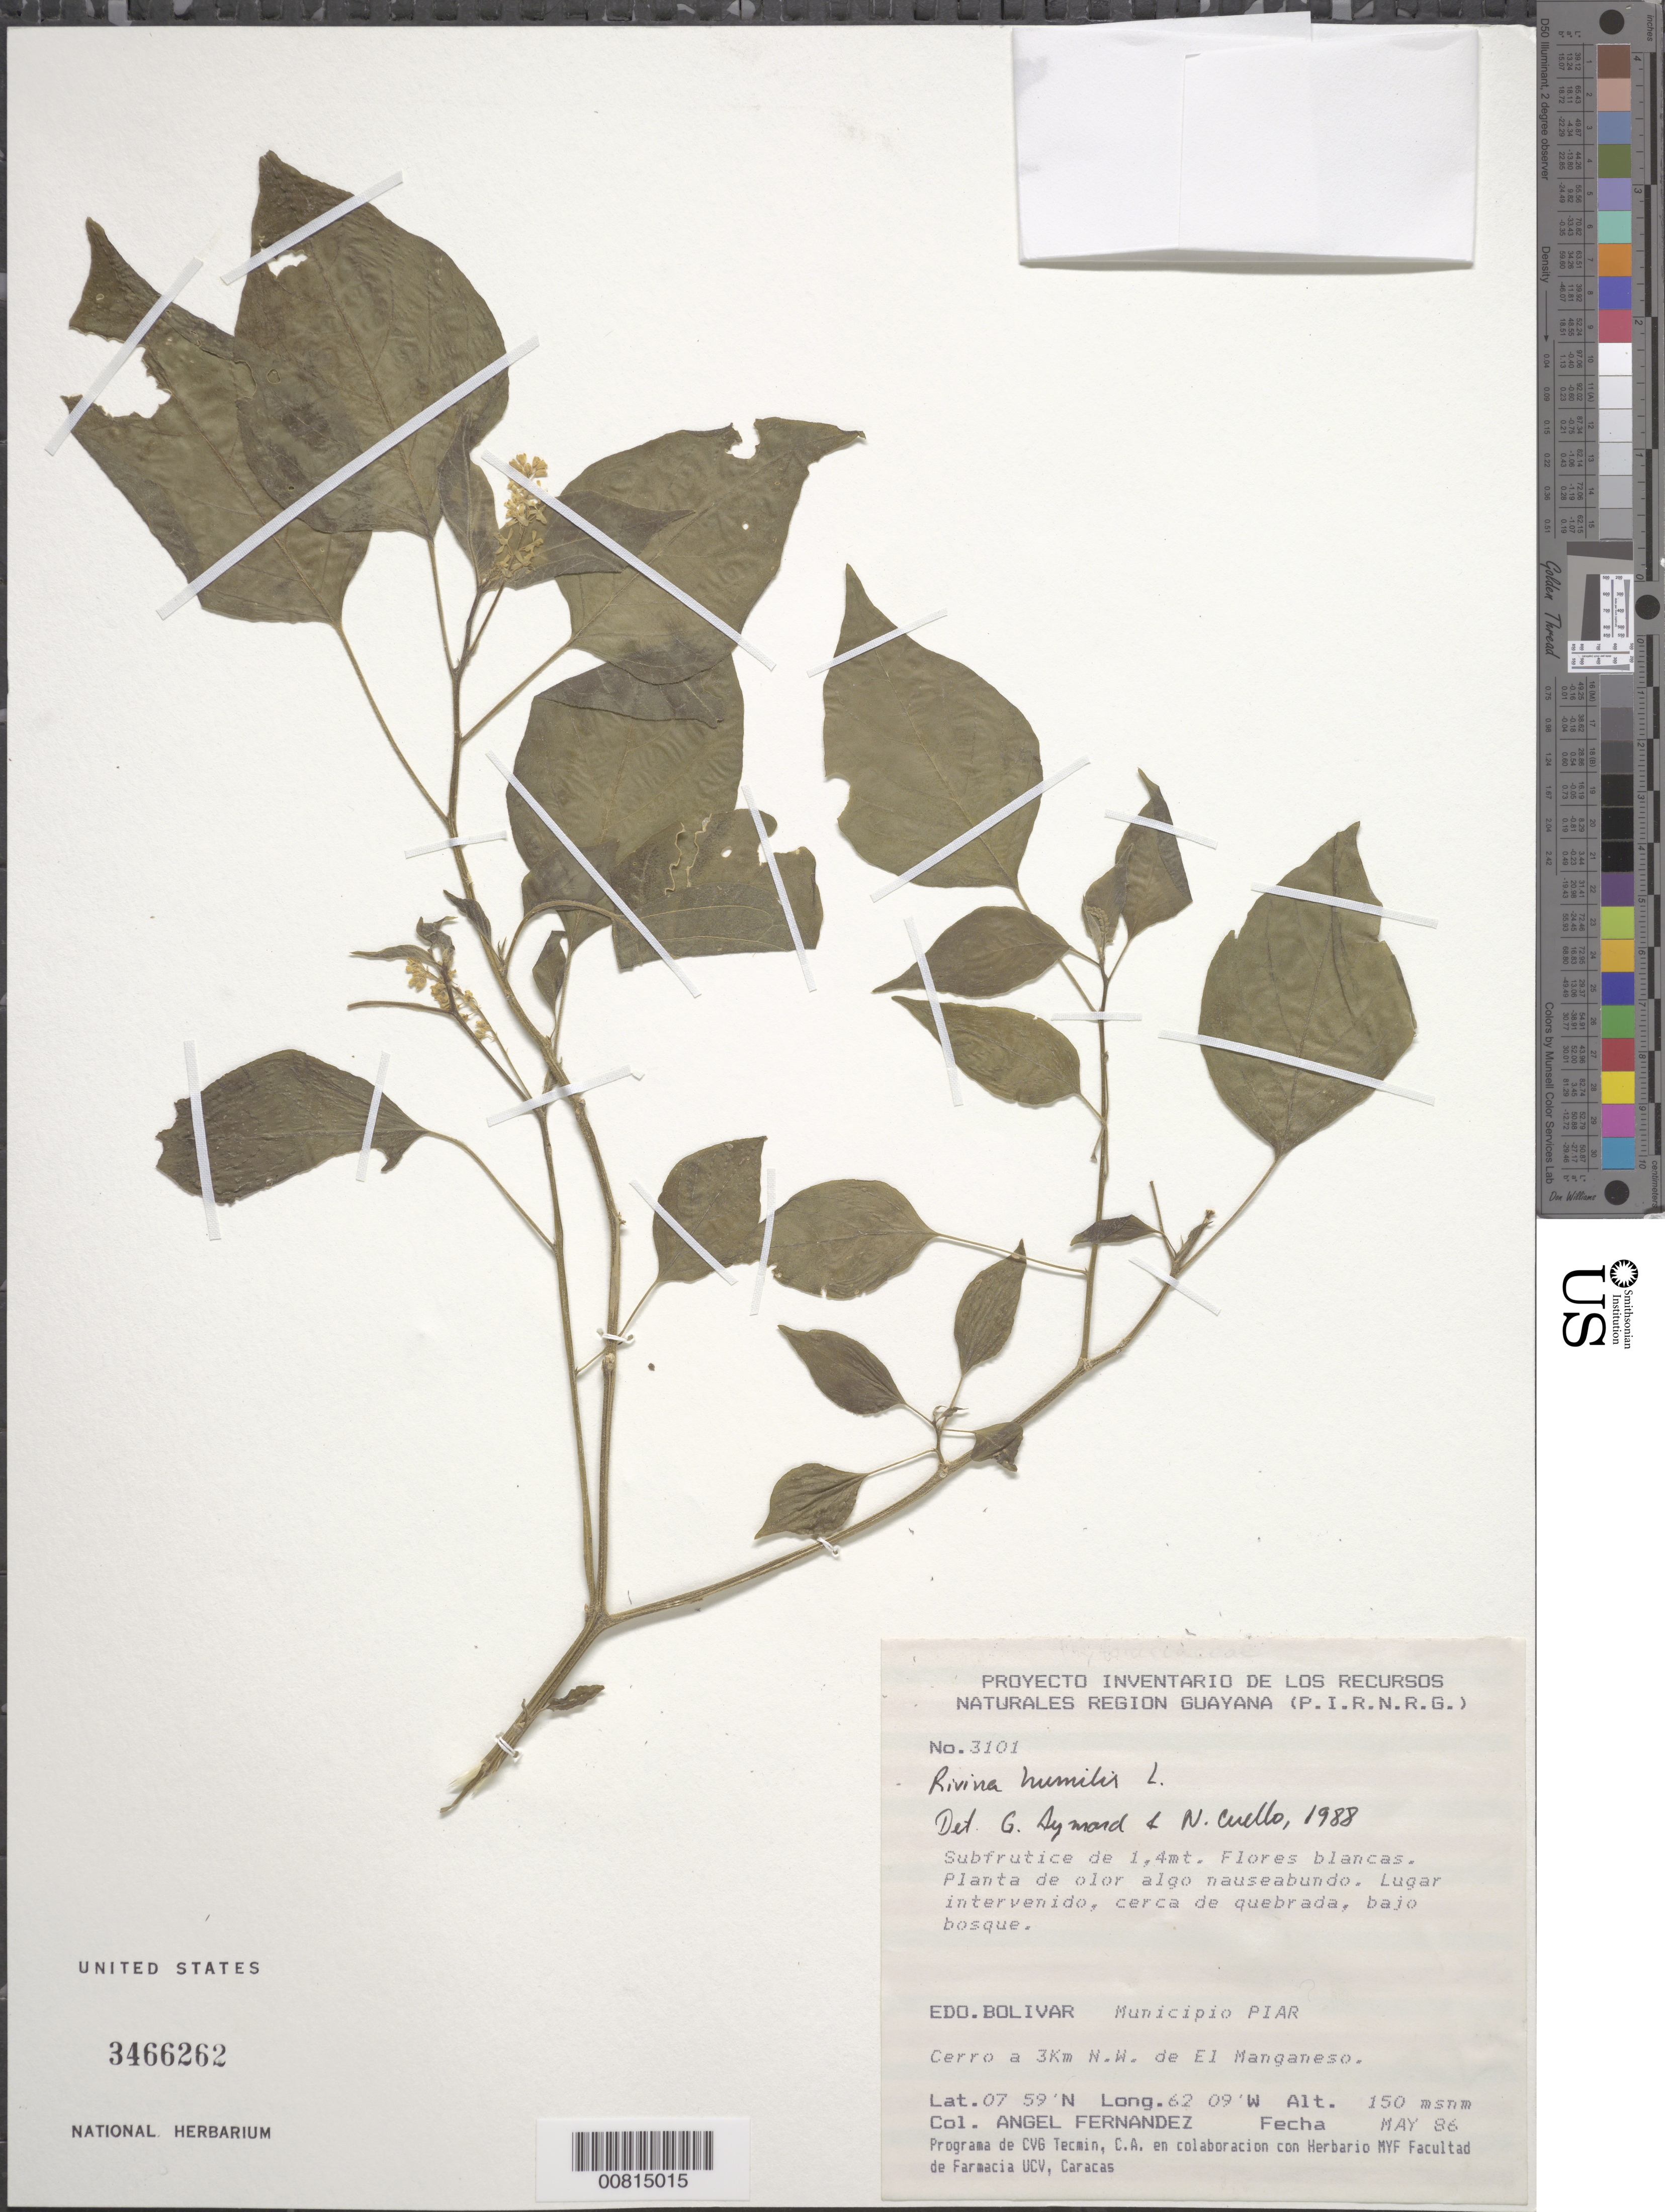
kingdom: Plantae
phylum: Tracheophyta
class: Magnoliopsida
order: Caryophyllales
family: Phytolaccaceae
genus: Rivina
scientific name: Rivina humilis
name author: L.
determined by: Aymard C., G. A.; Cuello, Nidia L.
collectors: A. Fernández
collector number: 3101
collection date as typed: May-86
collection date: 1986-05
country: Venezuela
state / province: Bolívar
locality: Mun. Piar, 3 km NW El Manganeso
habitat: Cerro; lugar intervenido, cerca de quebrada, bajo bosque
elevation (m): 150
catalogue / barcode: US 3466262